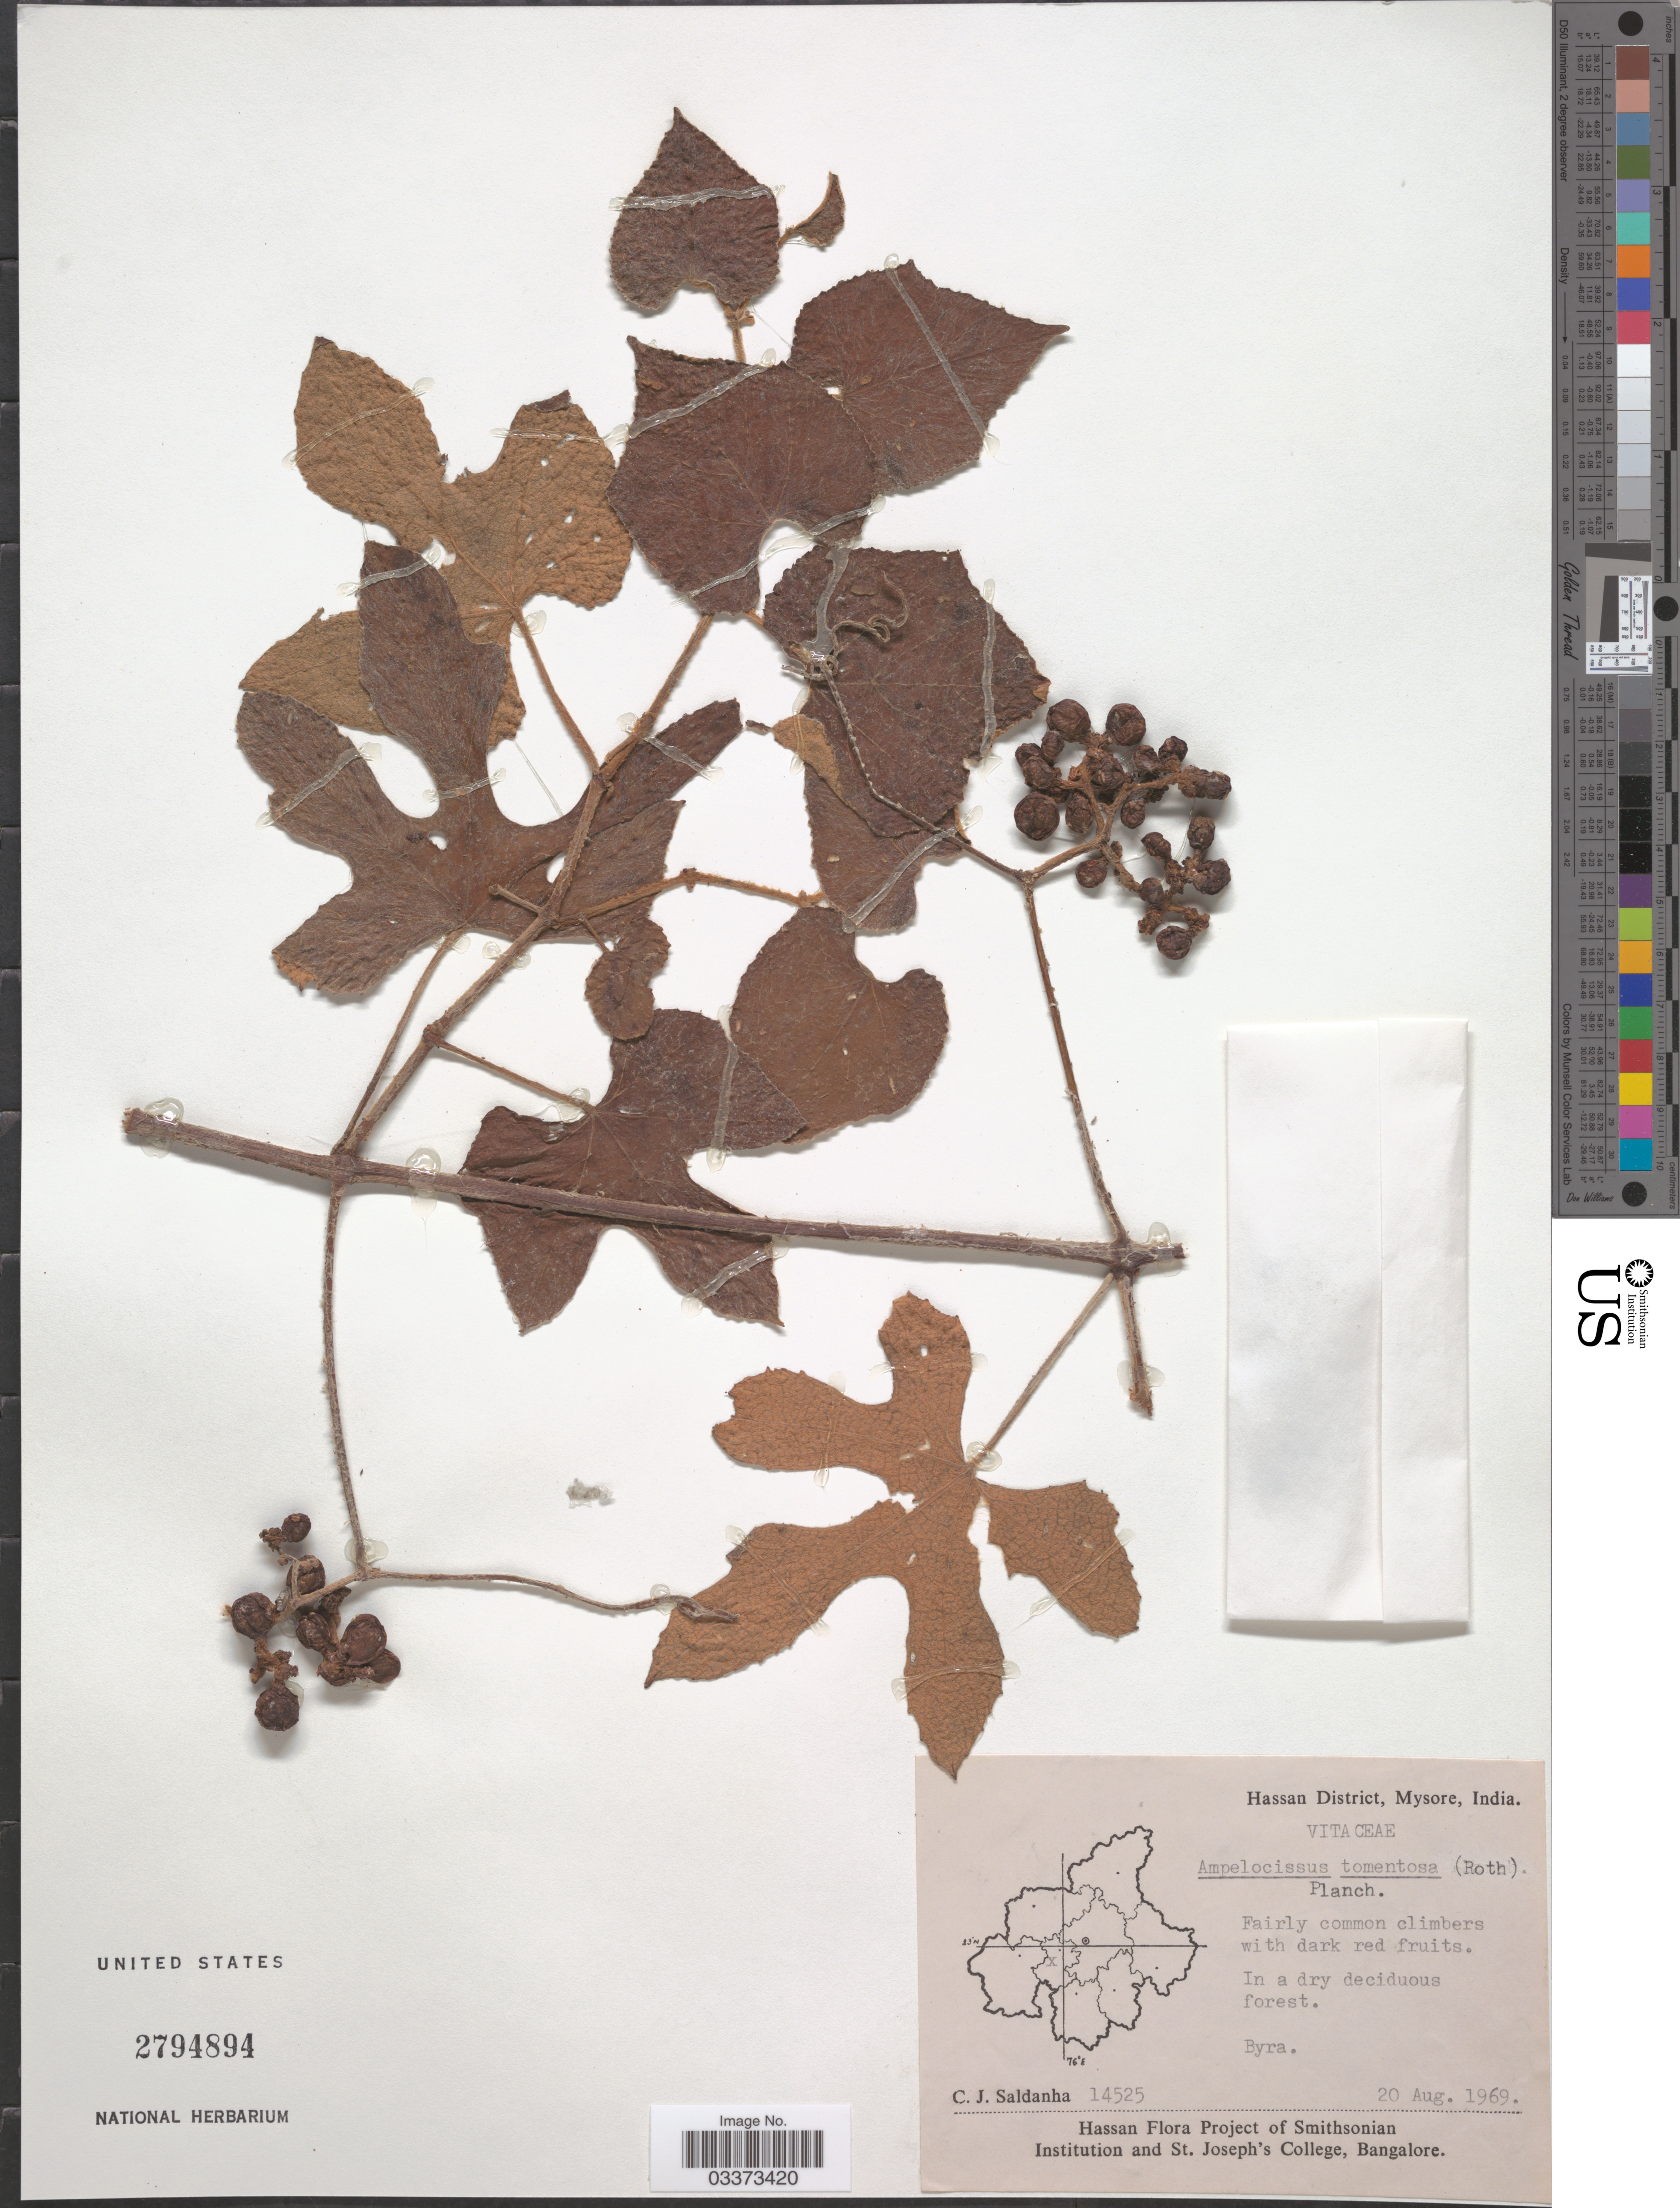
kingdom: Plantae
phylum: Tracheophyta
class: Magnoliopsida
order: Vitales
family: Vitaceae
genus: Ampelocissus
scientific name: Ampelocissus tomentosa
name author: (Roth in Schult.) Planch.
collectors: C. J. Saldanha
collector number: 14525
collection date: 1969-08-20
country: India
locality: Hassan District, Mysore. Byra.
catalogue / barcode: US 2794894